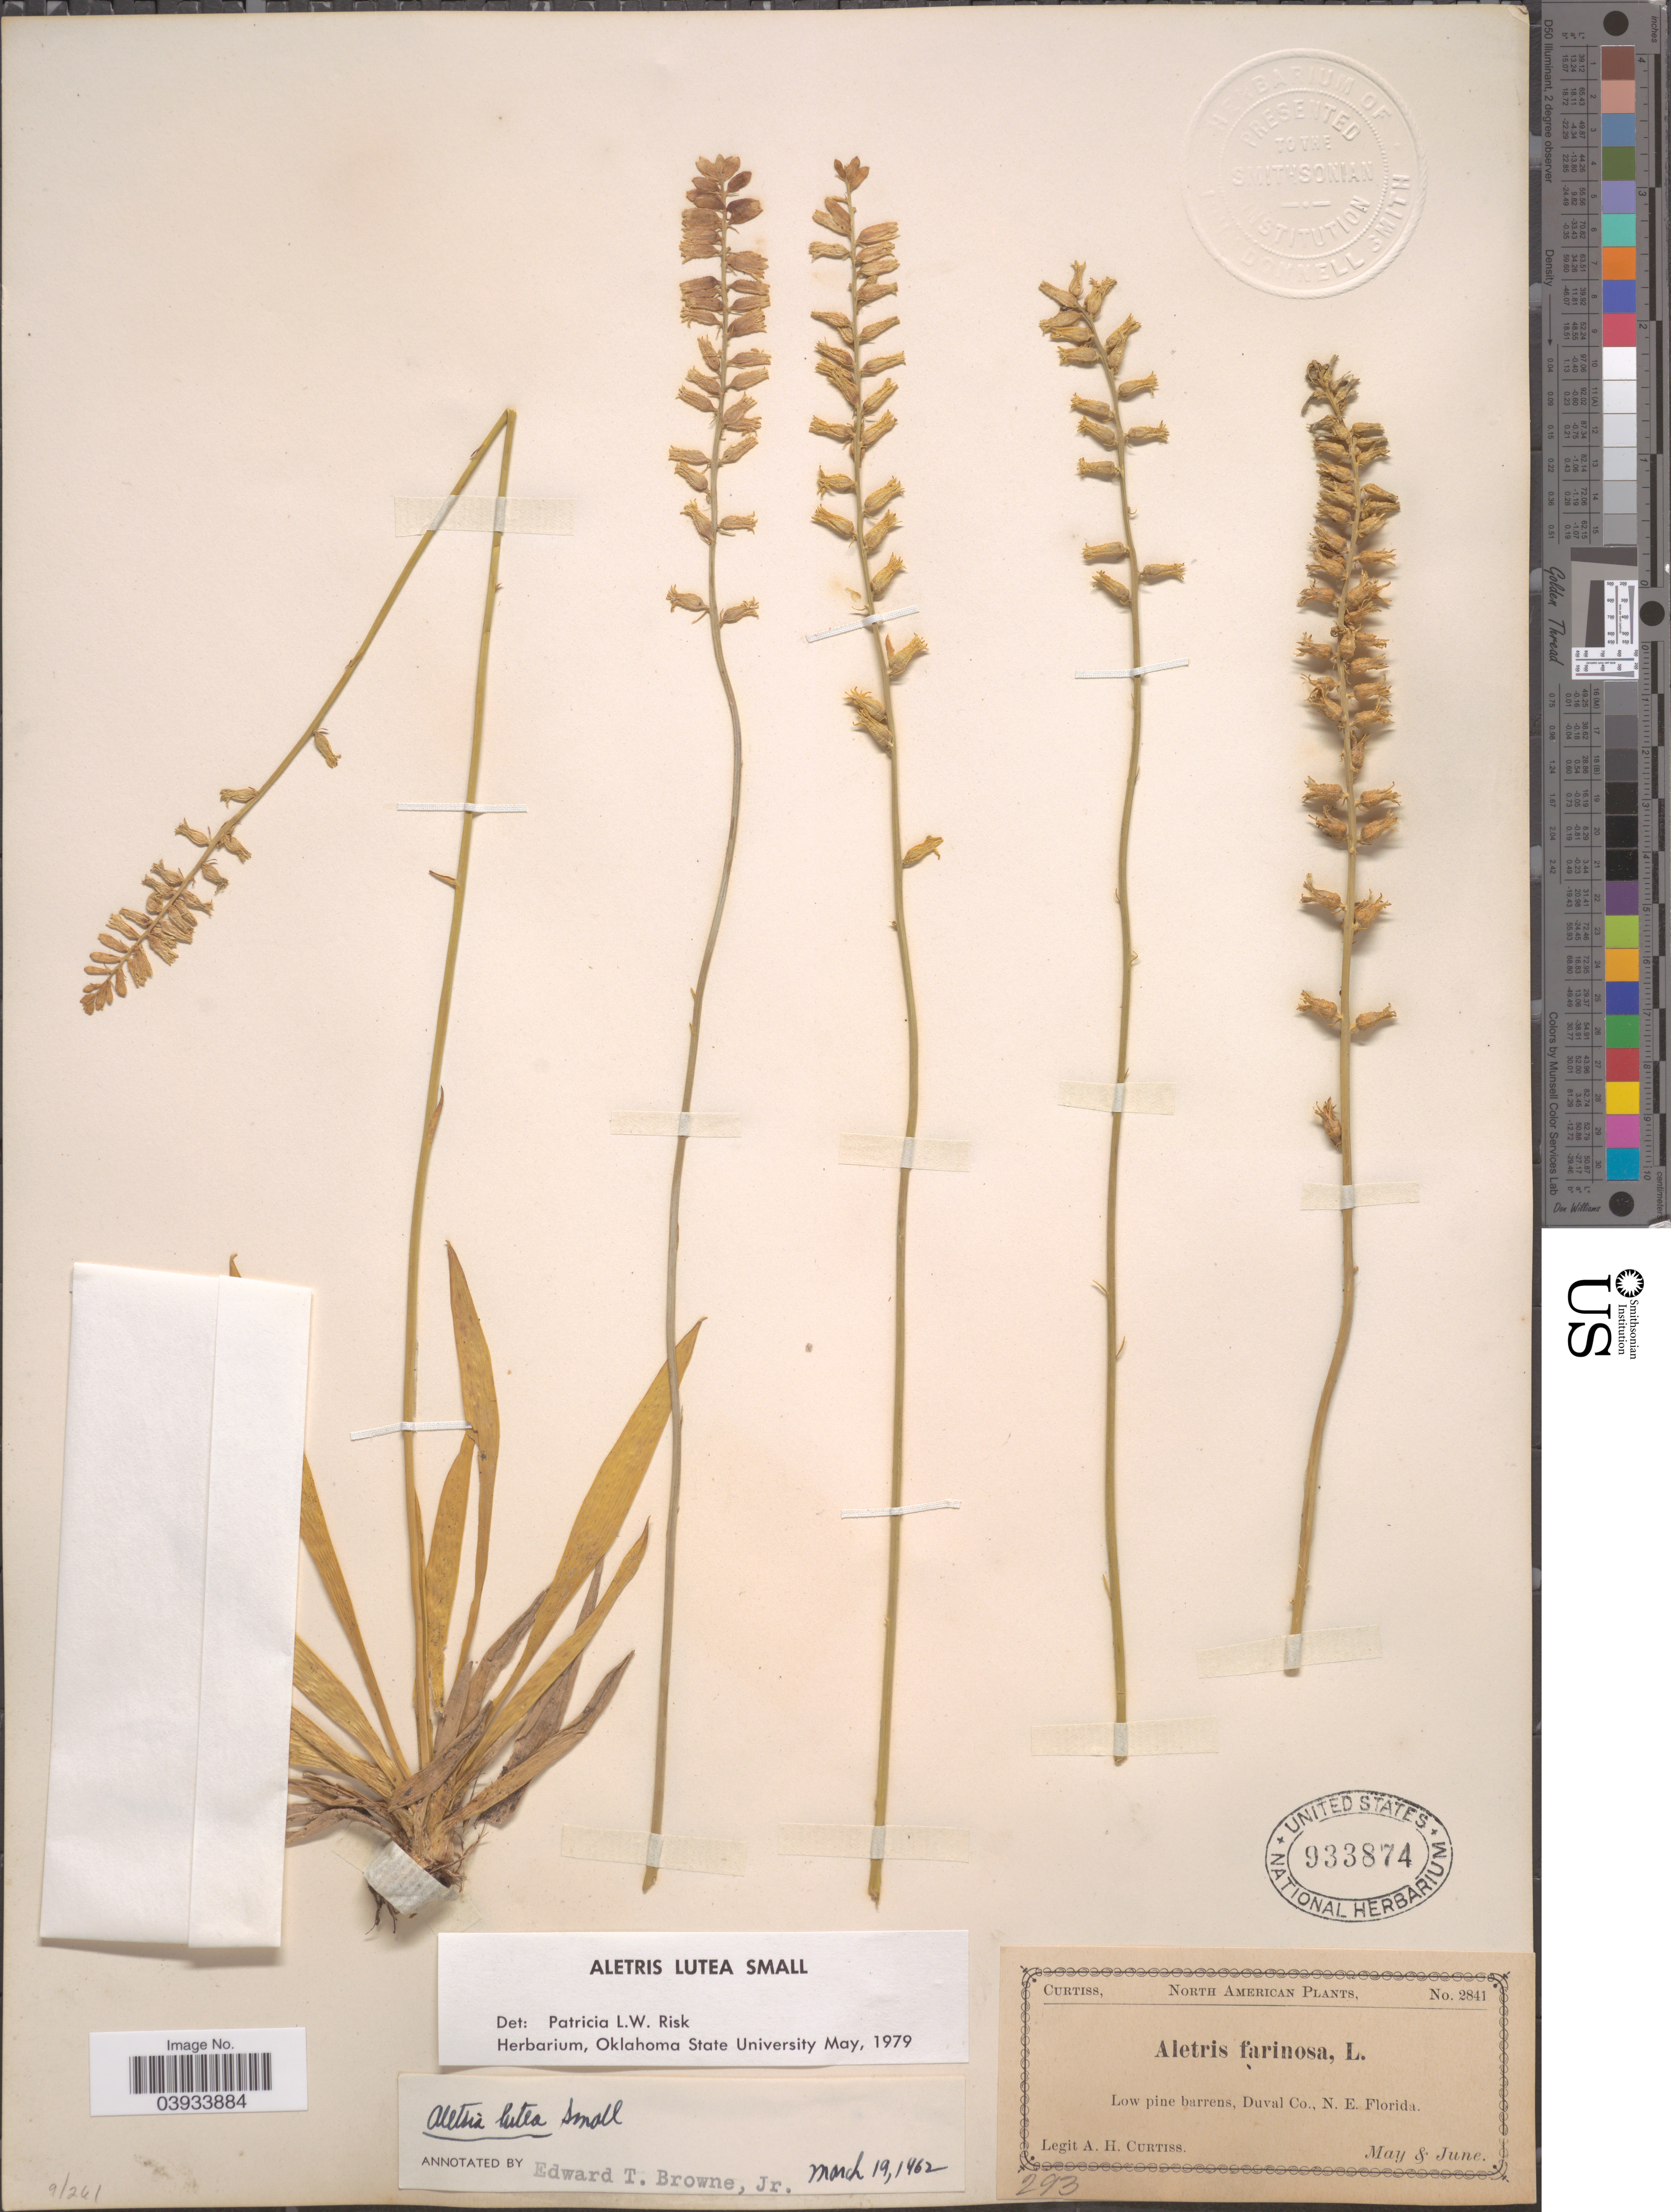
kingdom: Plantae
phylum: Tracheophyta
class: Liliopsida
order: Dioscoreales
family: Nartheciaceae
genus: Aletris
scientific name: Aletris lutea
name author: Small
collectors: A. H. Curtiss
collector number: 2841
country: United States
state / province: Florida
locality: Duval Co., N.E. Florida.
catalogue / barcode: US 933874